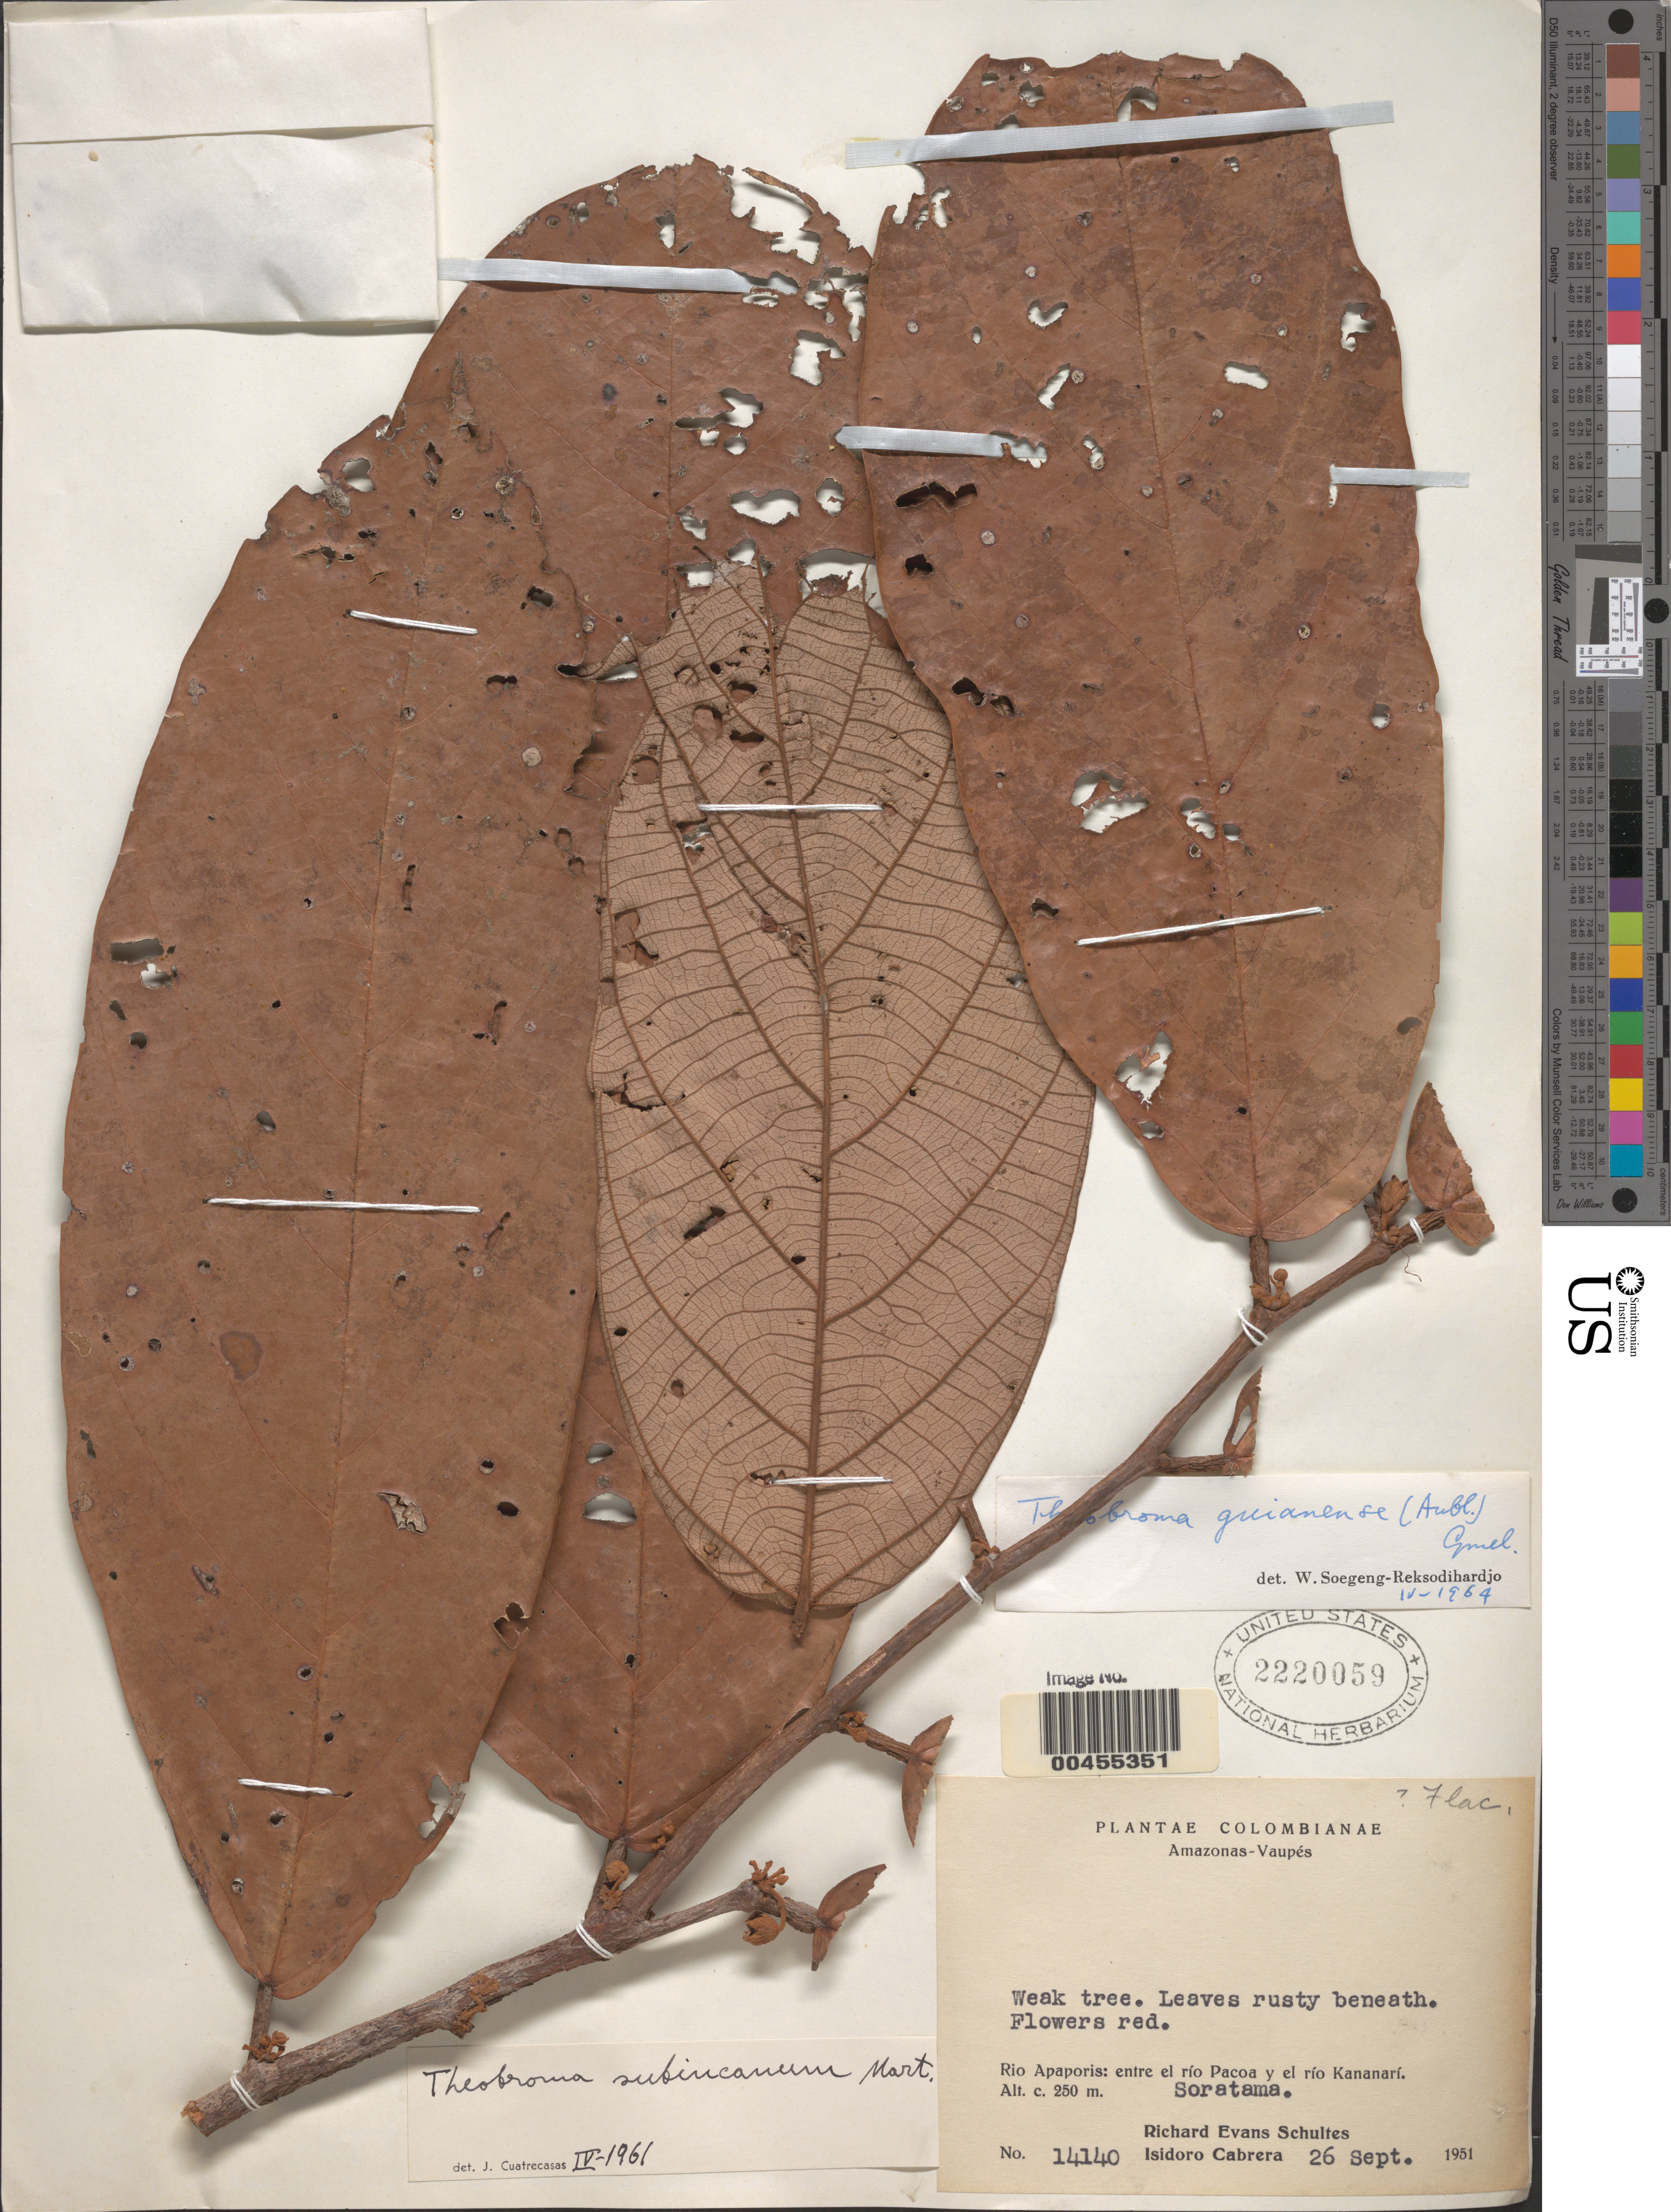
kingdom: Plantae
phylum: Tracheophyta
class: Magnoliopsida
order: Malvales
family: Malvaceae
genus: Theobroma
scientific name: Theobroma subincanum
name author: Mart.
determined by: Cuatrecasas, J.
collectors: R. E. Schultes & I. Cabrera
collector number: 14140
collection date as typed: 26 Sep 1951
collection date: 1951-09-26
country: Colombia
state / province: Amazônas / Vaupés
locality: Soratama, Rio Apaporis, between Rio Pacoa and Rio Kananari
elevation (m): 250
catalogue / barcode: US 2220059